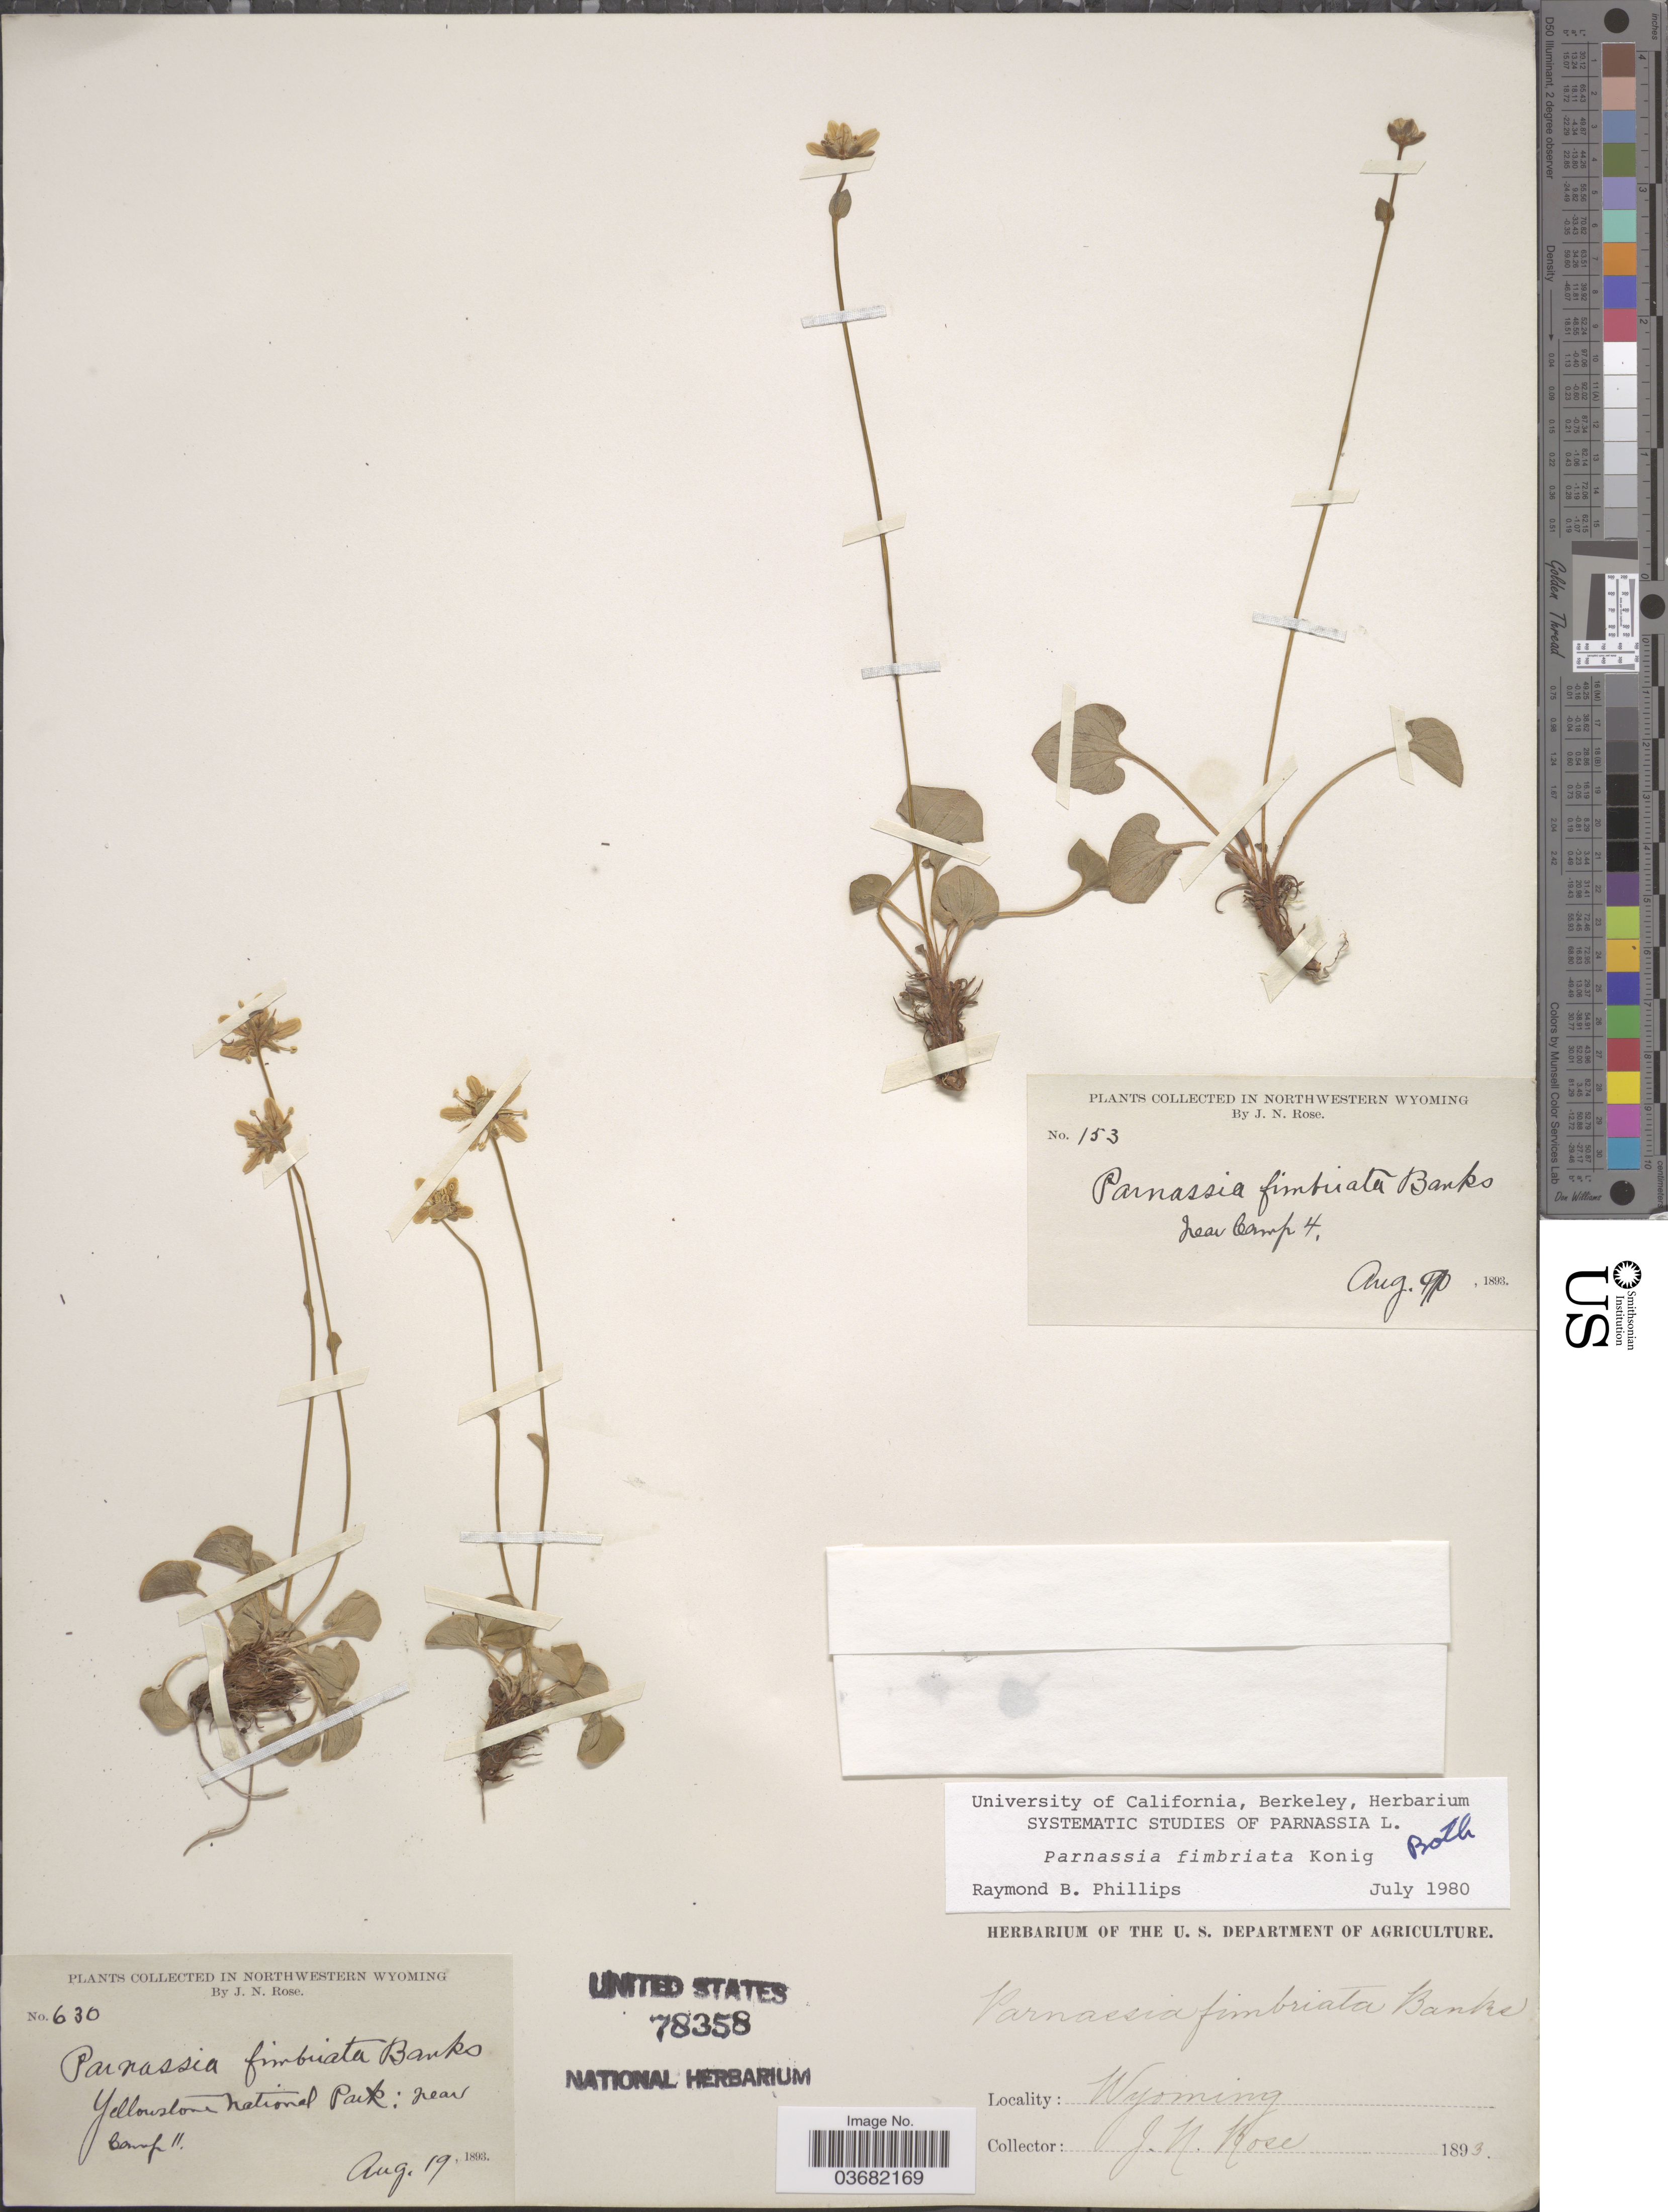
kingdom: Plantae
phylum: Tracheophyta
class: Magnoliopsida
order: Celastrales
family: Parnassiaceae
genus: Parnassia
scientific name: Parnassia fimbriata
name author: K.D. Koenig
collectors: J. N. Rose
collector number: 630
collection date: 1893-08-19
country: United States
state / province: Wyoming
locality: Northwestern Wyoming. Yellowstone National Park: near Camp 11.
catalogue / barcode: US 78358-2